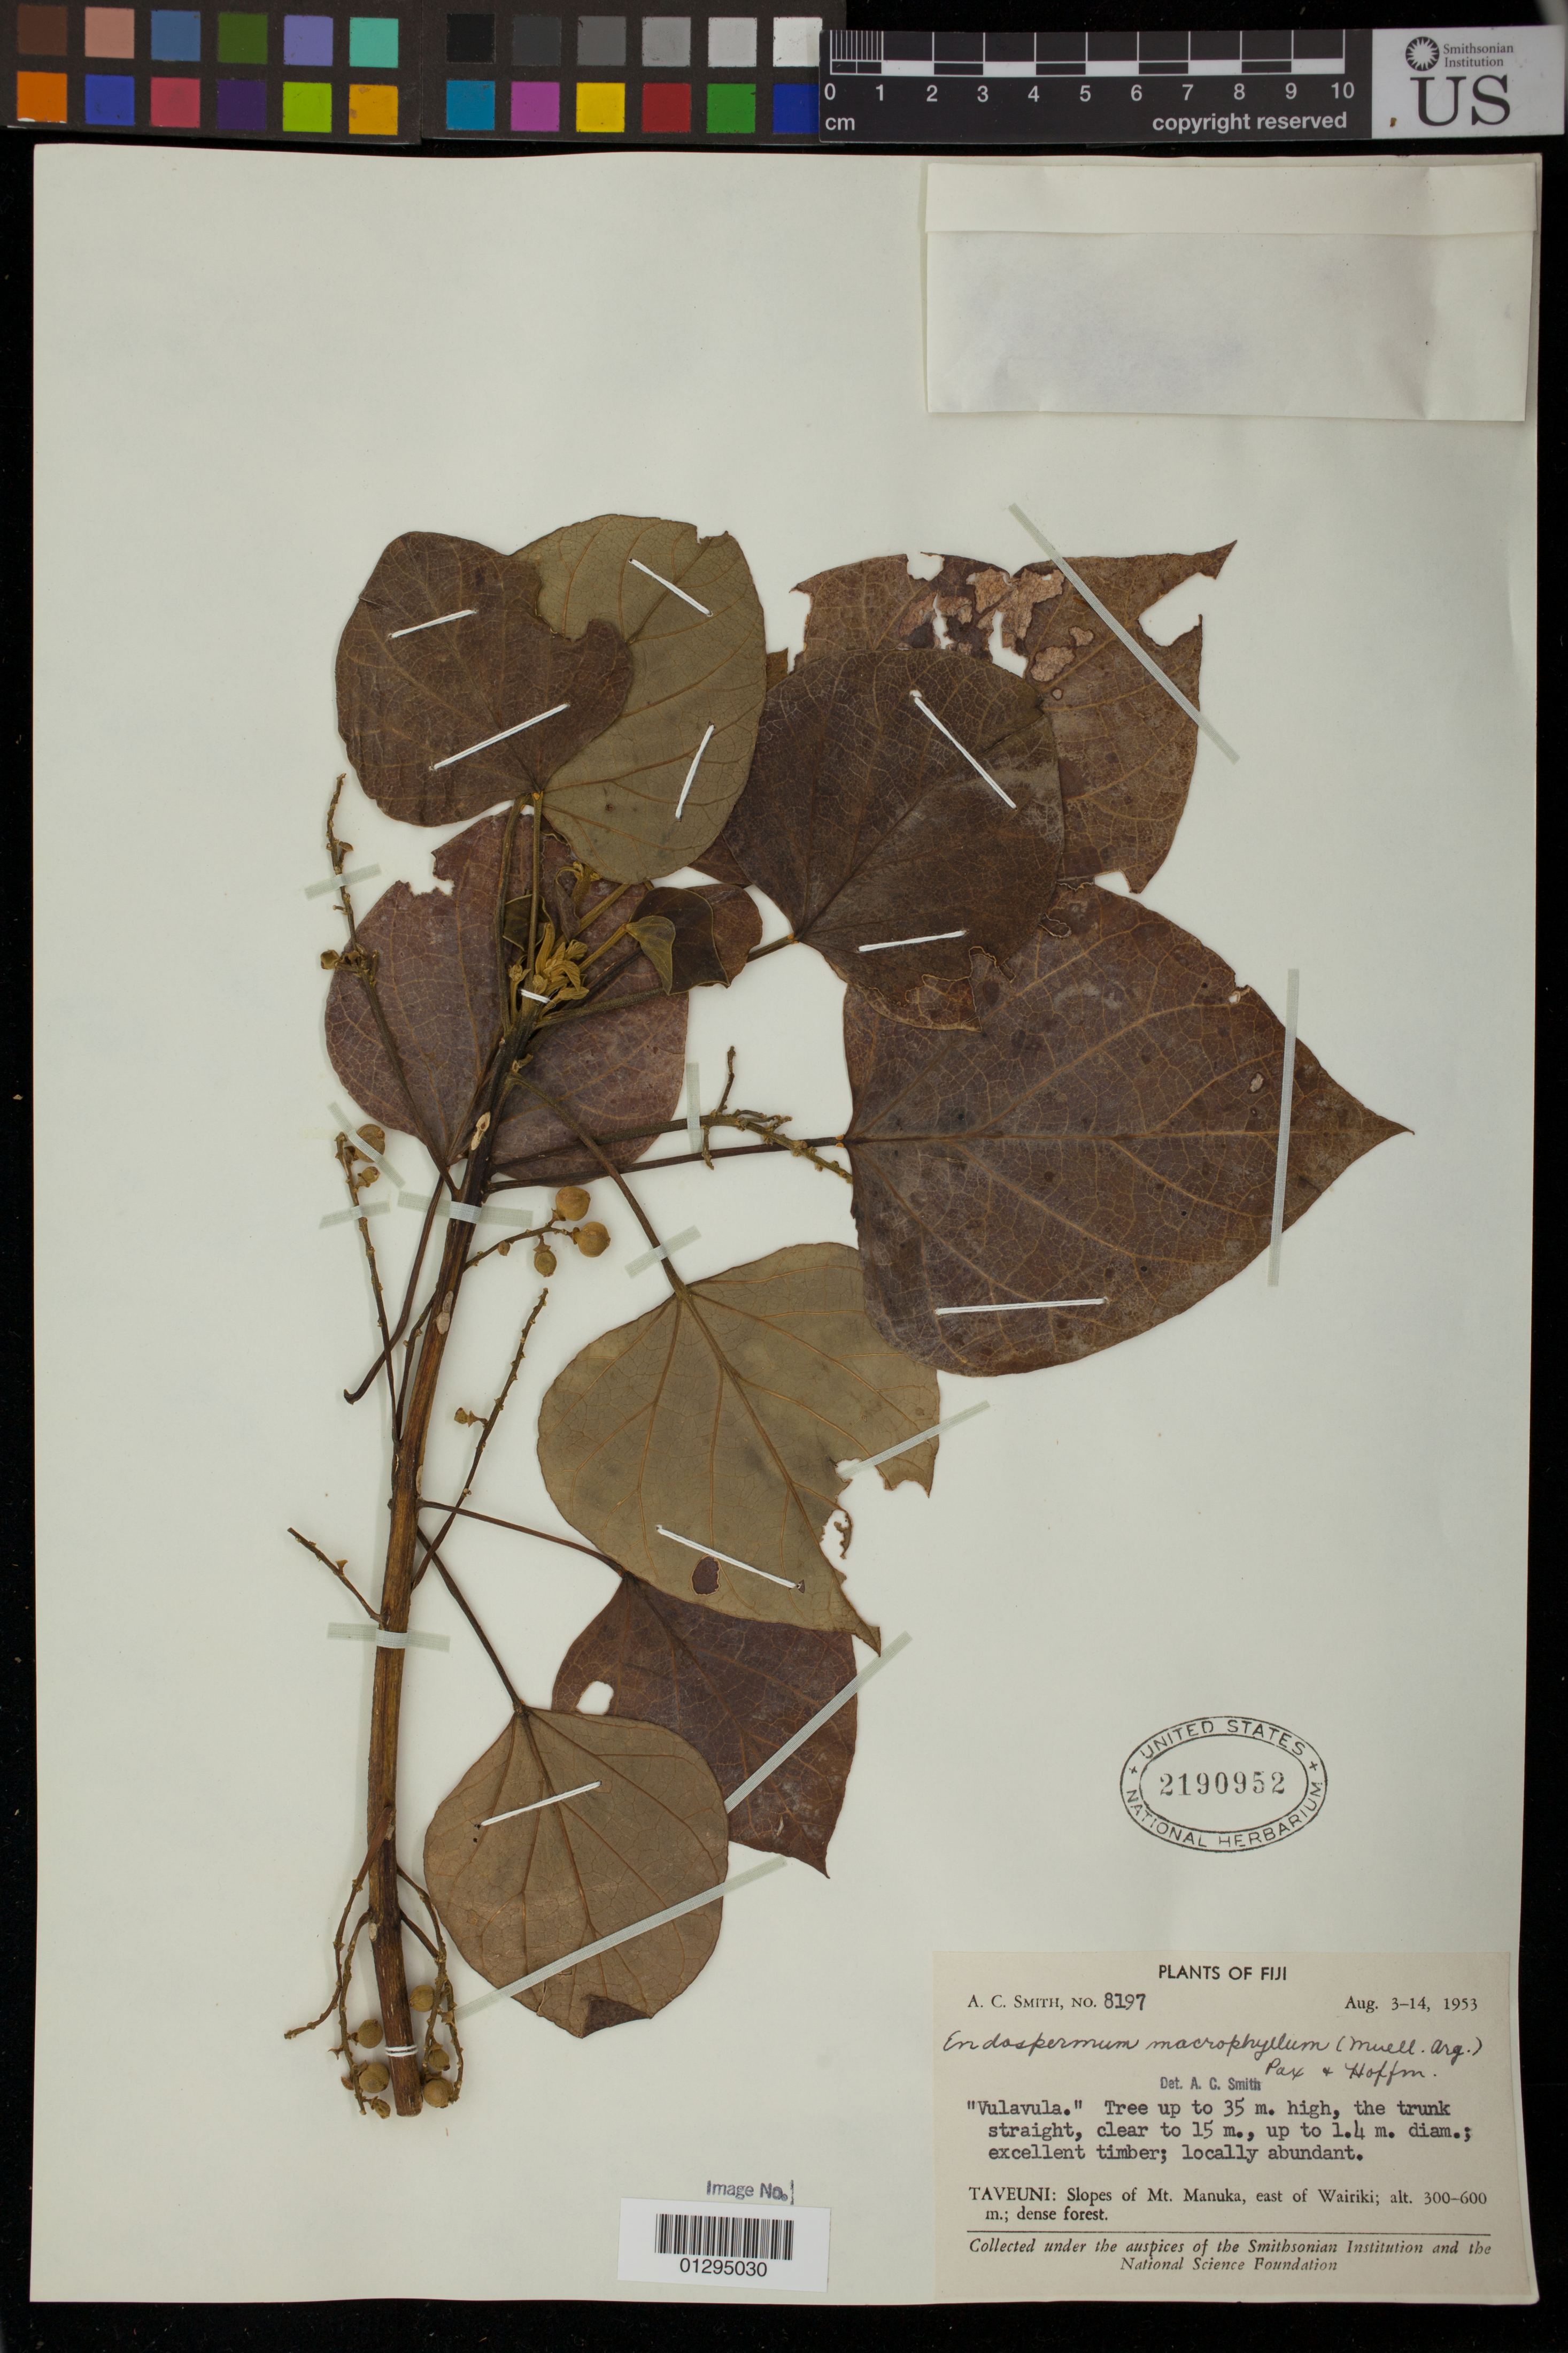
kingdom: Plantae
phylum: Tracheophyta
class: Magnoliopsida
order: Malpighiales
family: Euphorbiaceae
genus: Endospermum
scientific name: Endospermum macrophyllum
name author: (Müll. Arg.) Pax & Hoffm.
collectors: A. C. Smith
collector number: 8197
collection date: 1953-08-03/1953-08-14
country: Fiji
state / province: Northern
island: Taveuni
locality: Taveuni: Slopes of Mount Manuka, east of Wairiki.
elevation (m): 300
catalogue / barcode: US 2190952